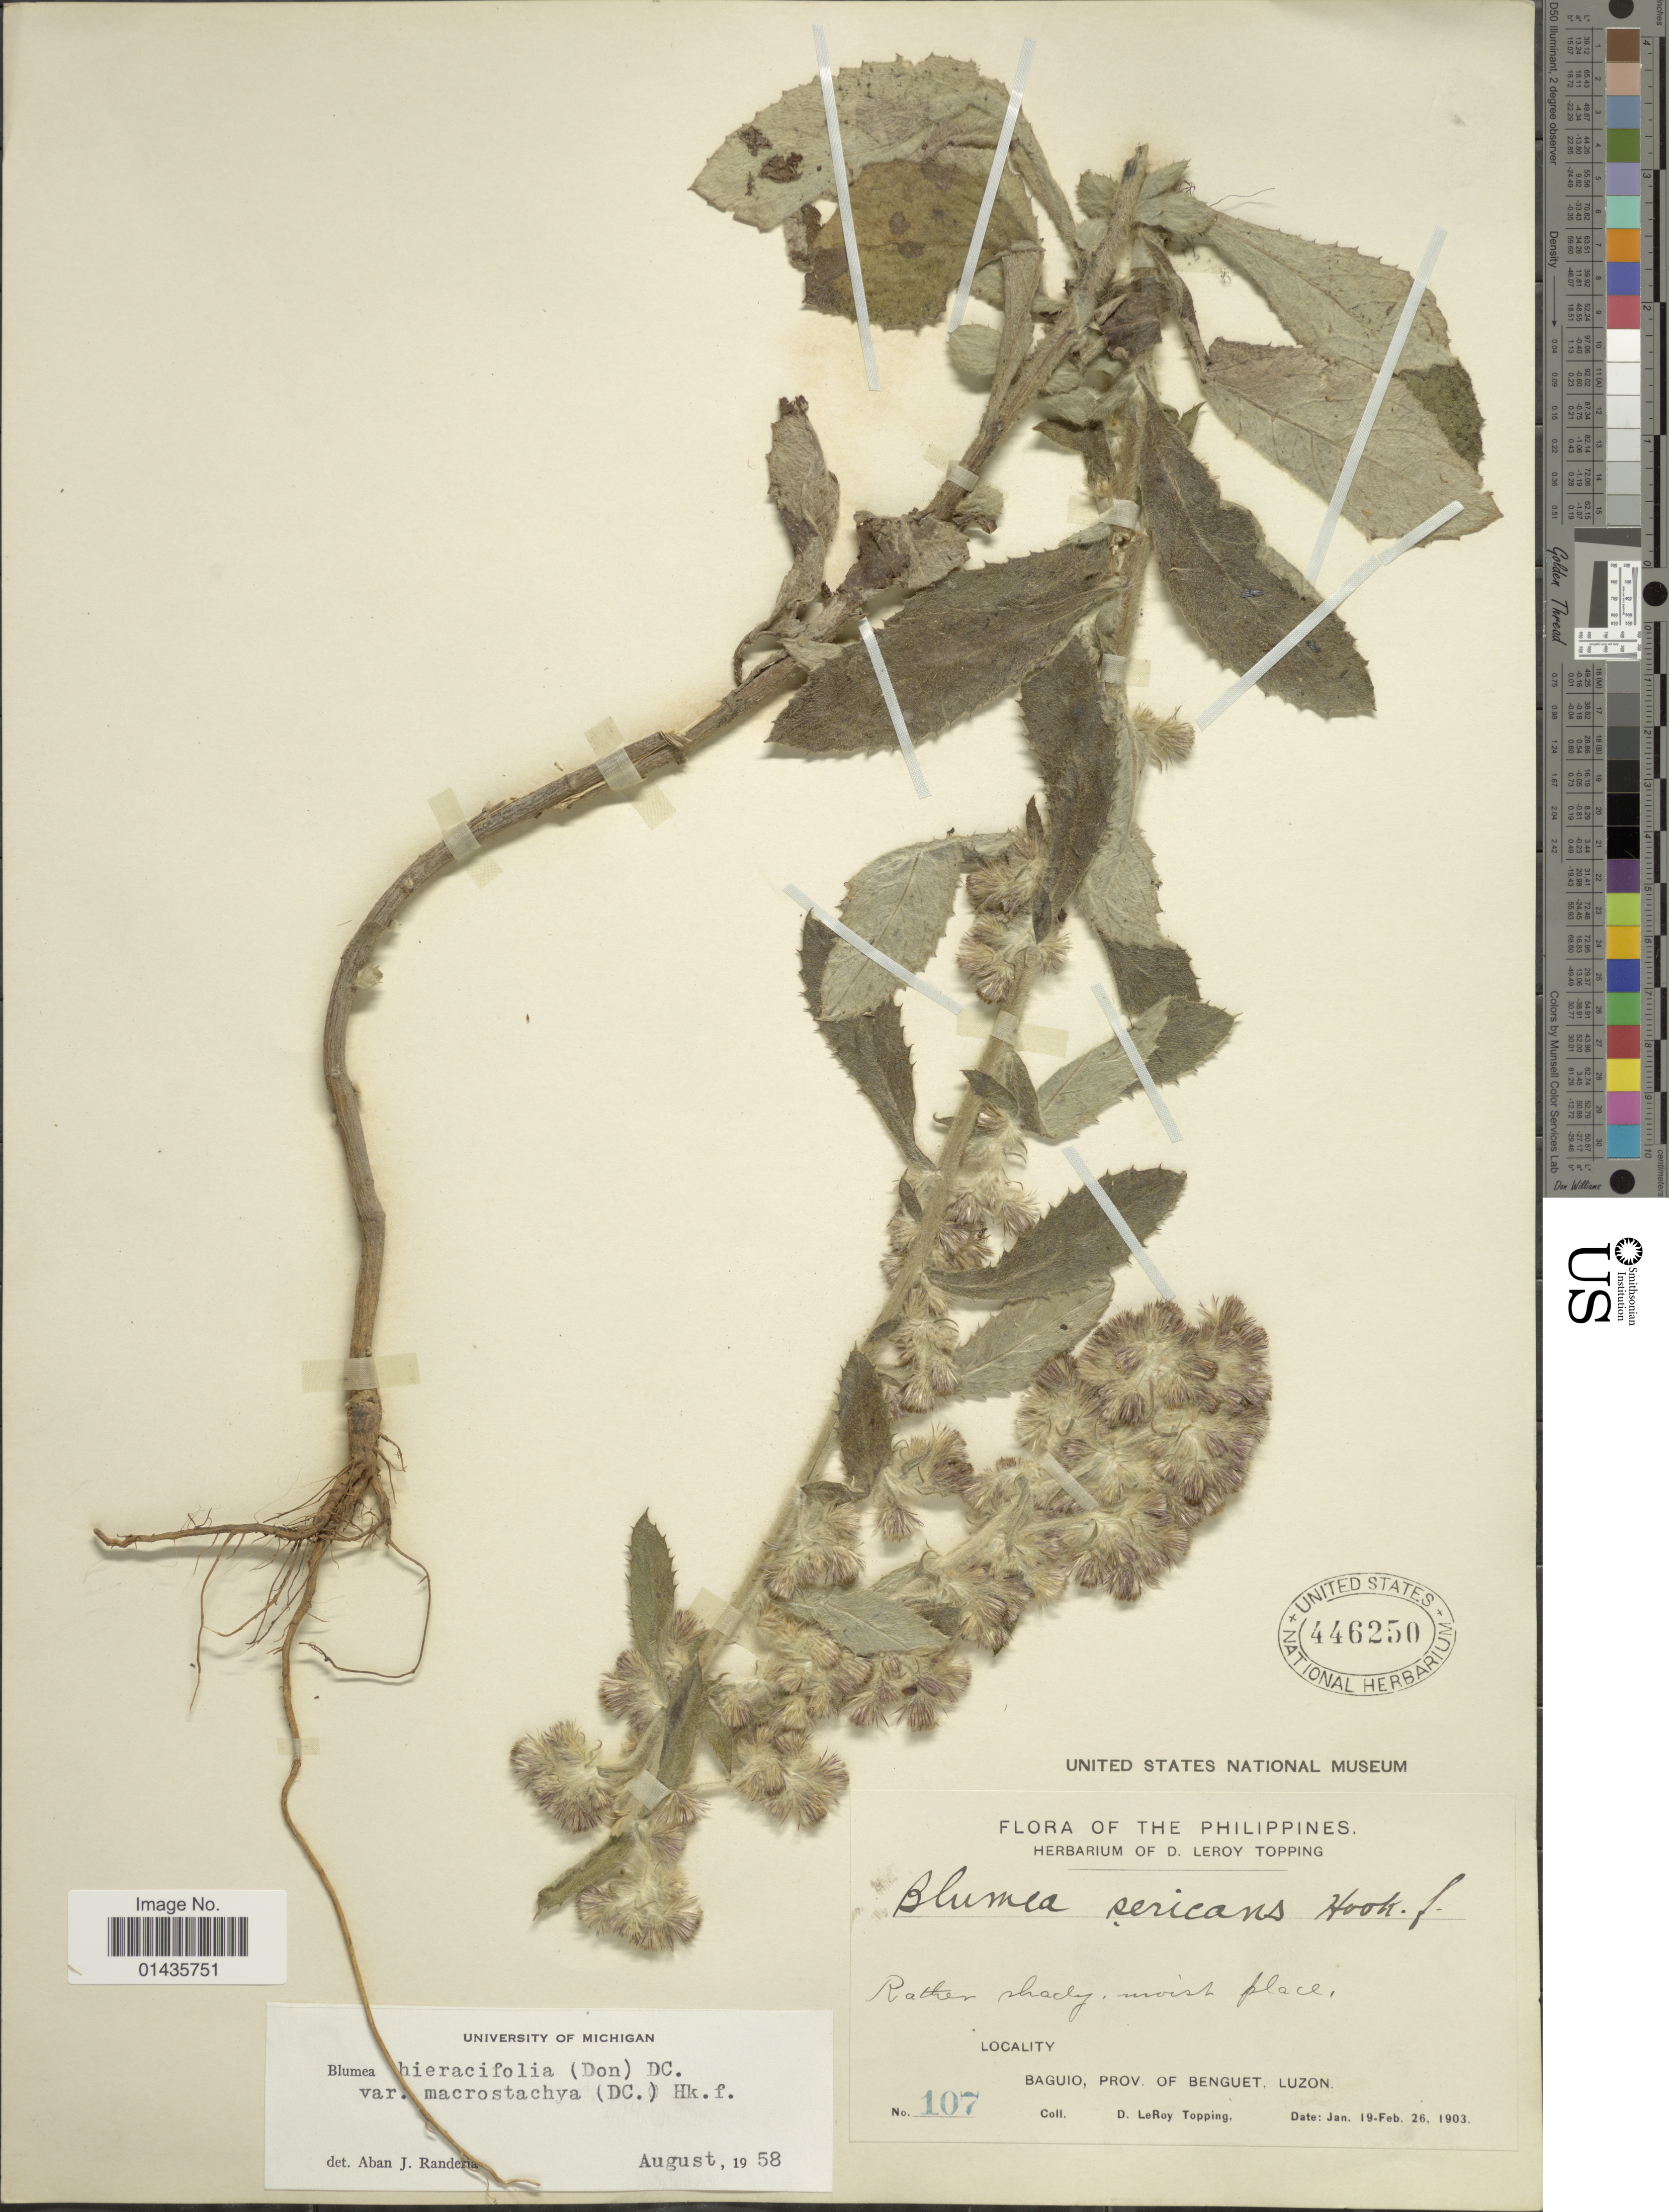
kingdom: Plantae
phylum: Tracheophyta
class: Magnoliopsida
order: Asterales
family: Asteraceae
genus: Blumea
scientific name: Blumea hieraciifolia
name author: (Spreng.) DC.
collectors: D. L. Topping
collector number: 107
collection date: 1903-01-19/1903-02-26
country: Philippines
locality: Baguio, Prov. of Benguet, Luzon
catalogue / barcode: US 446250